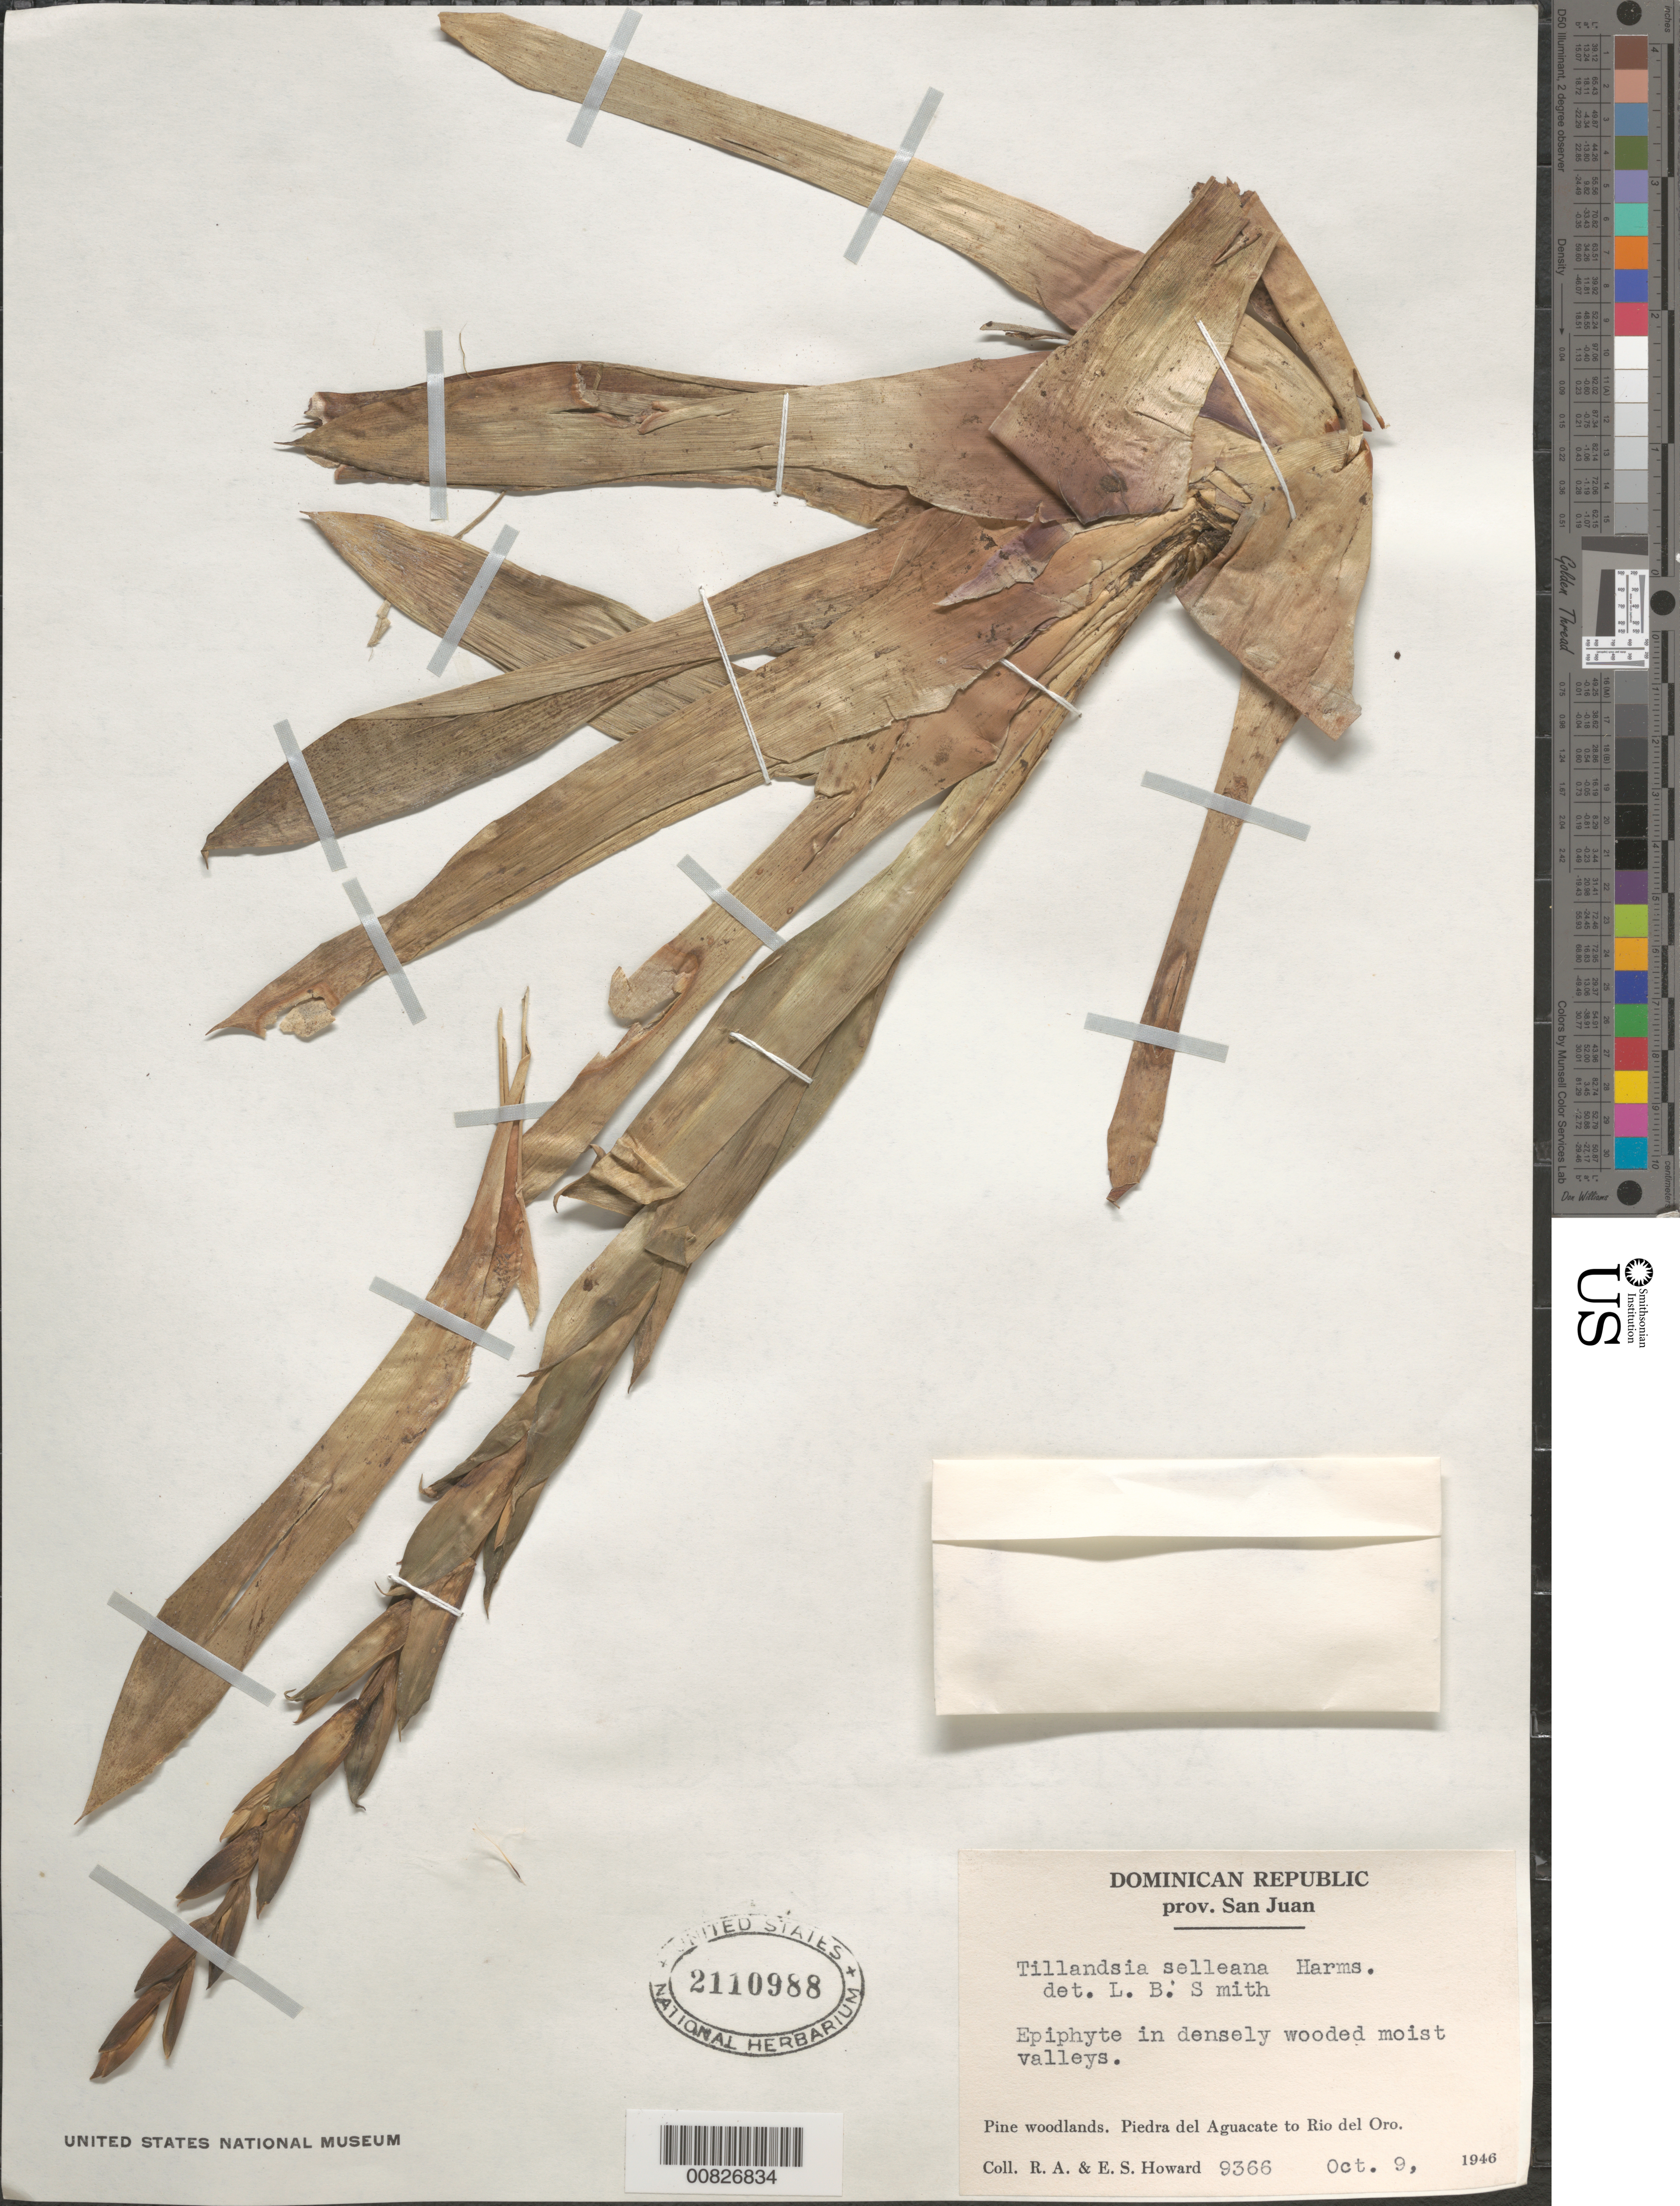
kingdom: Plantae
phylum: Tracheophyta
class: Liliopsida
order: Poales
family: Bromeliaceae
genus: Tillandsia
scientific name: Tillandsia selleana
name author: Harms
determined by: Smith, Lyman B., (US), NMNH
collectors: R. A. Howard & E. S. Howard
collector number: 9366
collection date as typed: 09 Oct 1946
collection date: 1946-10-09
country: Dominican Republic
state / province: San Juan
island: Hispaniola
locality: Piedra del Aguacate to Río del Oro.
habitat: Densely wooded moist valleys. Pine woodlands.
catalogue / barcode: US 2110988